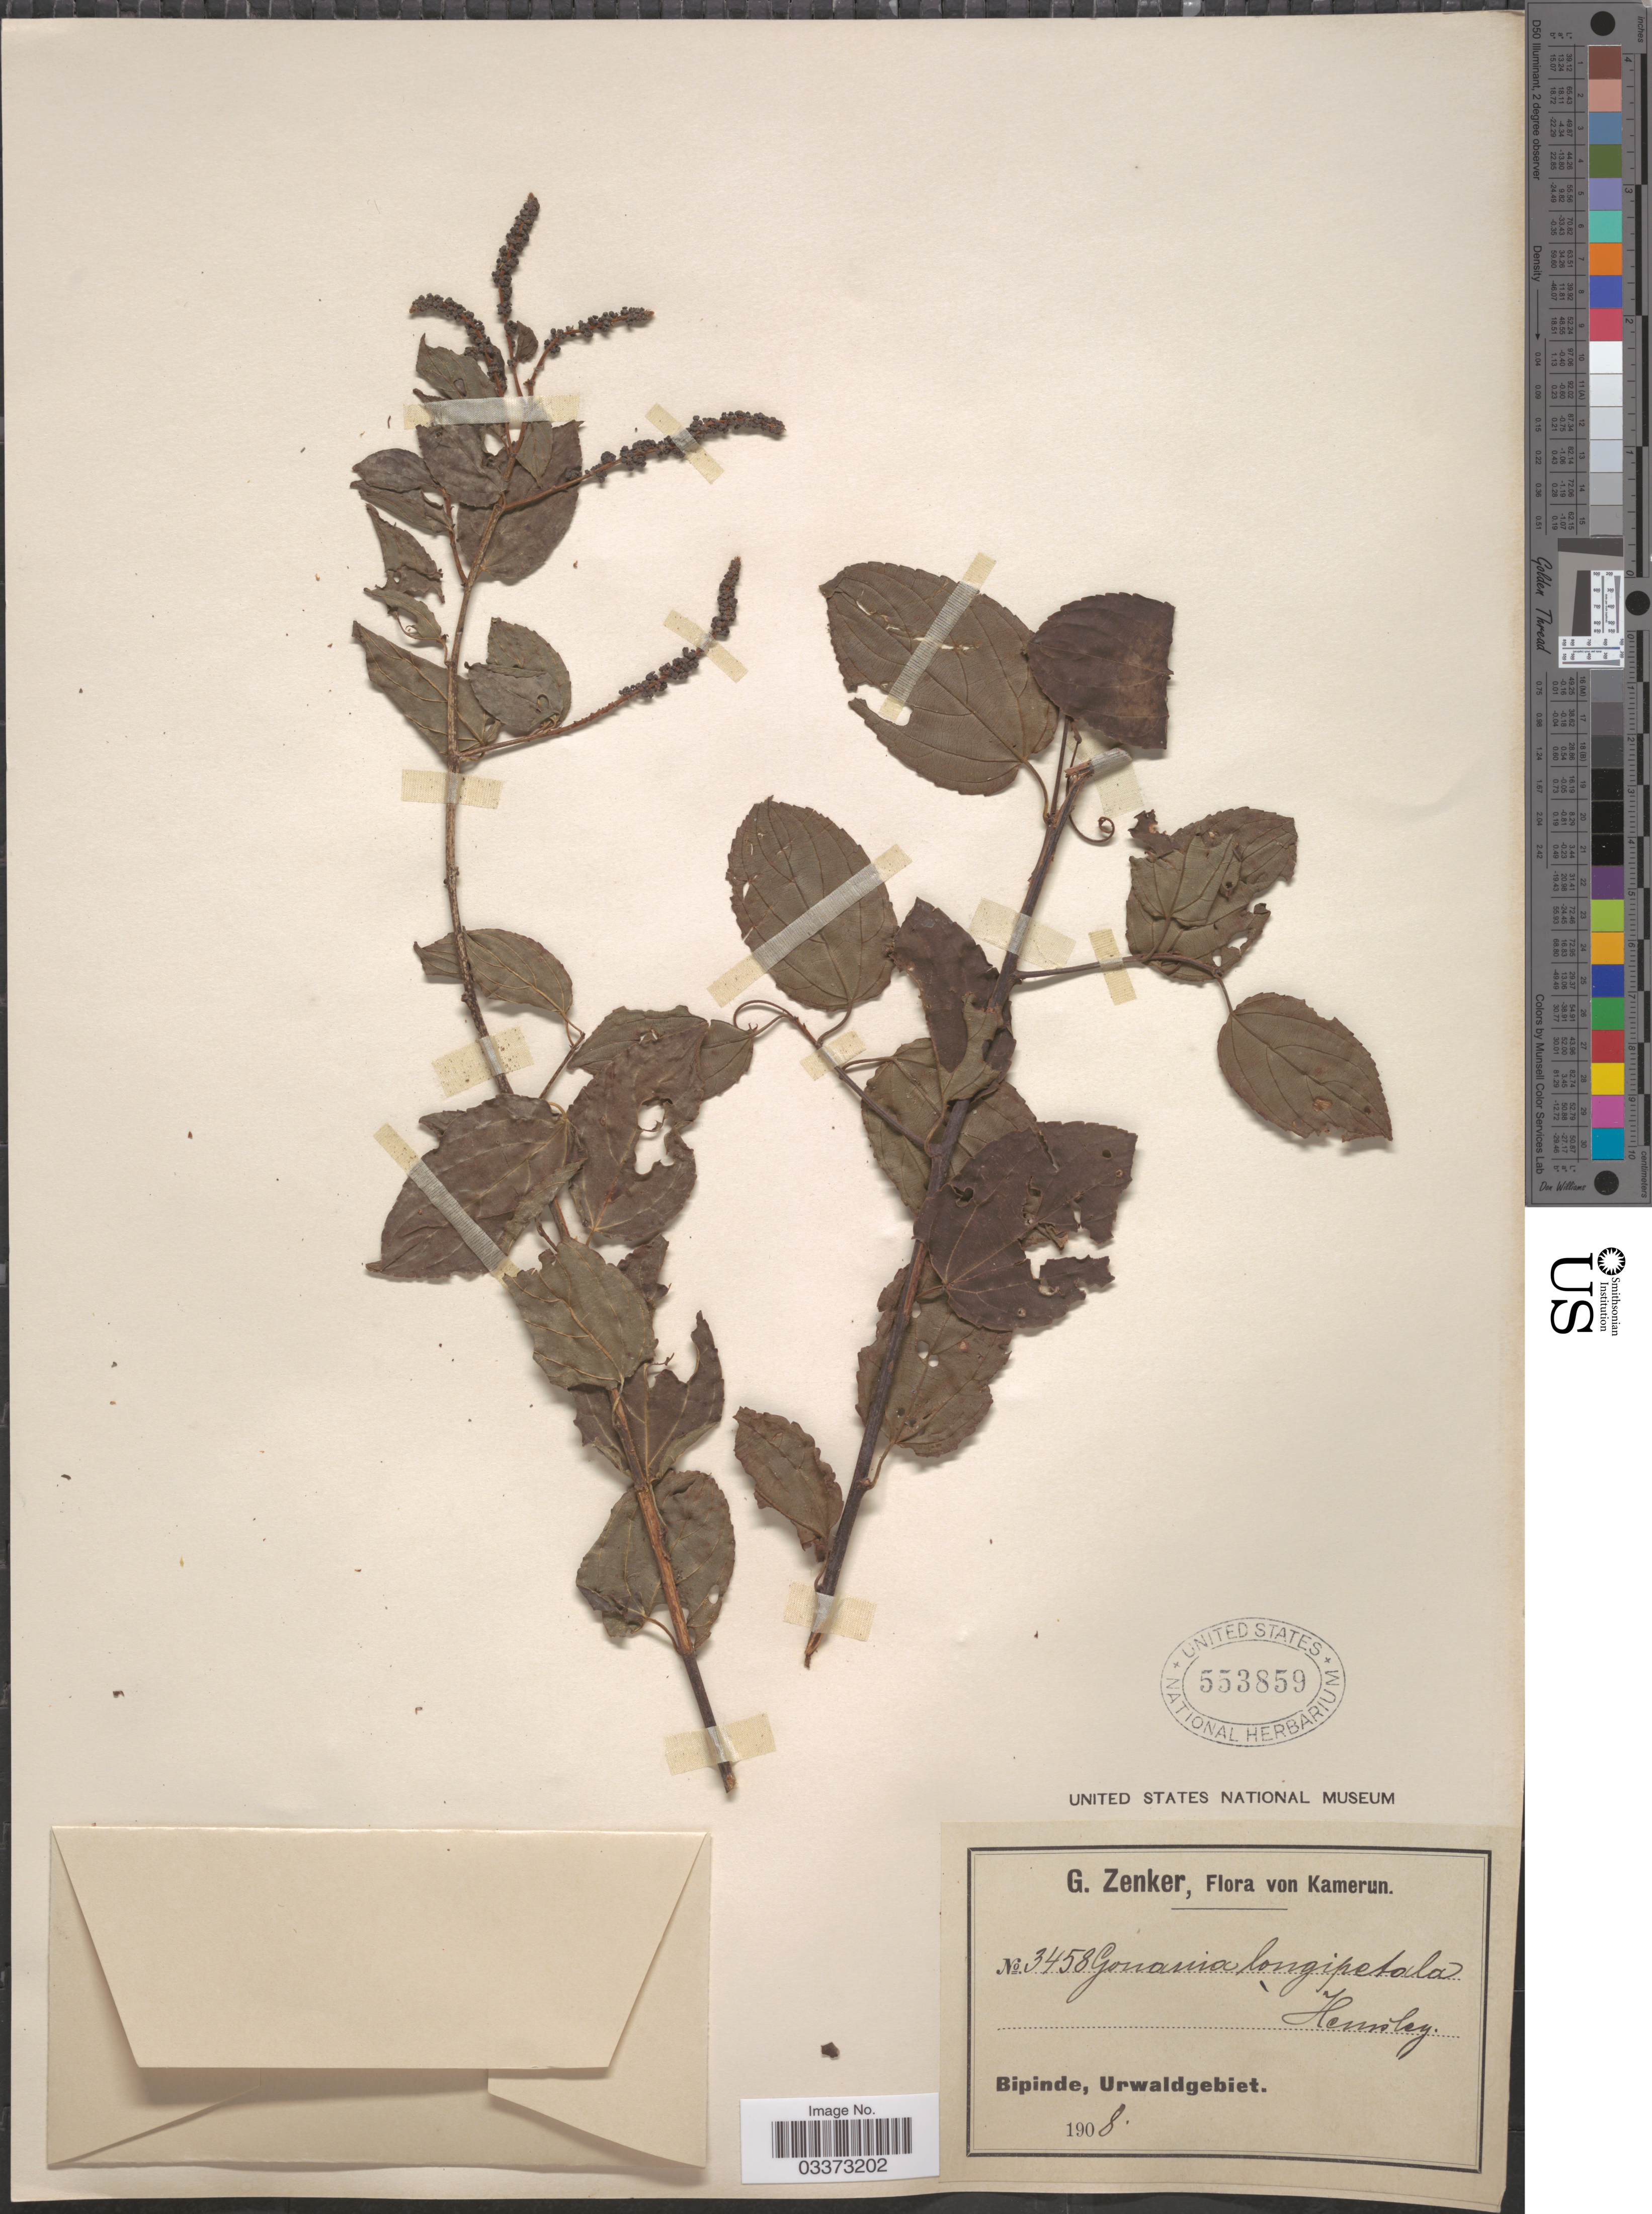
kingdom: Plantae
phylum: Tracheophyta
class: Magnoliopsida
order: Rosales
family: Rhamnaceae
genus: Gouania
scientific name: Gouania longipetala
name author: Hemsl.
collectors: G. A. Zenker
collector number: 3458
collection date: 1908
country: Cameroon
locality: Kamerun. Bipinde, Urwaldgebiet.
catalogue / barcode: US 553859